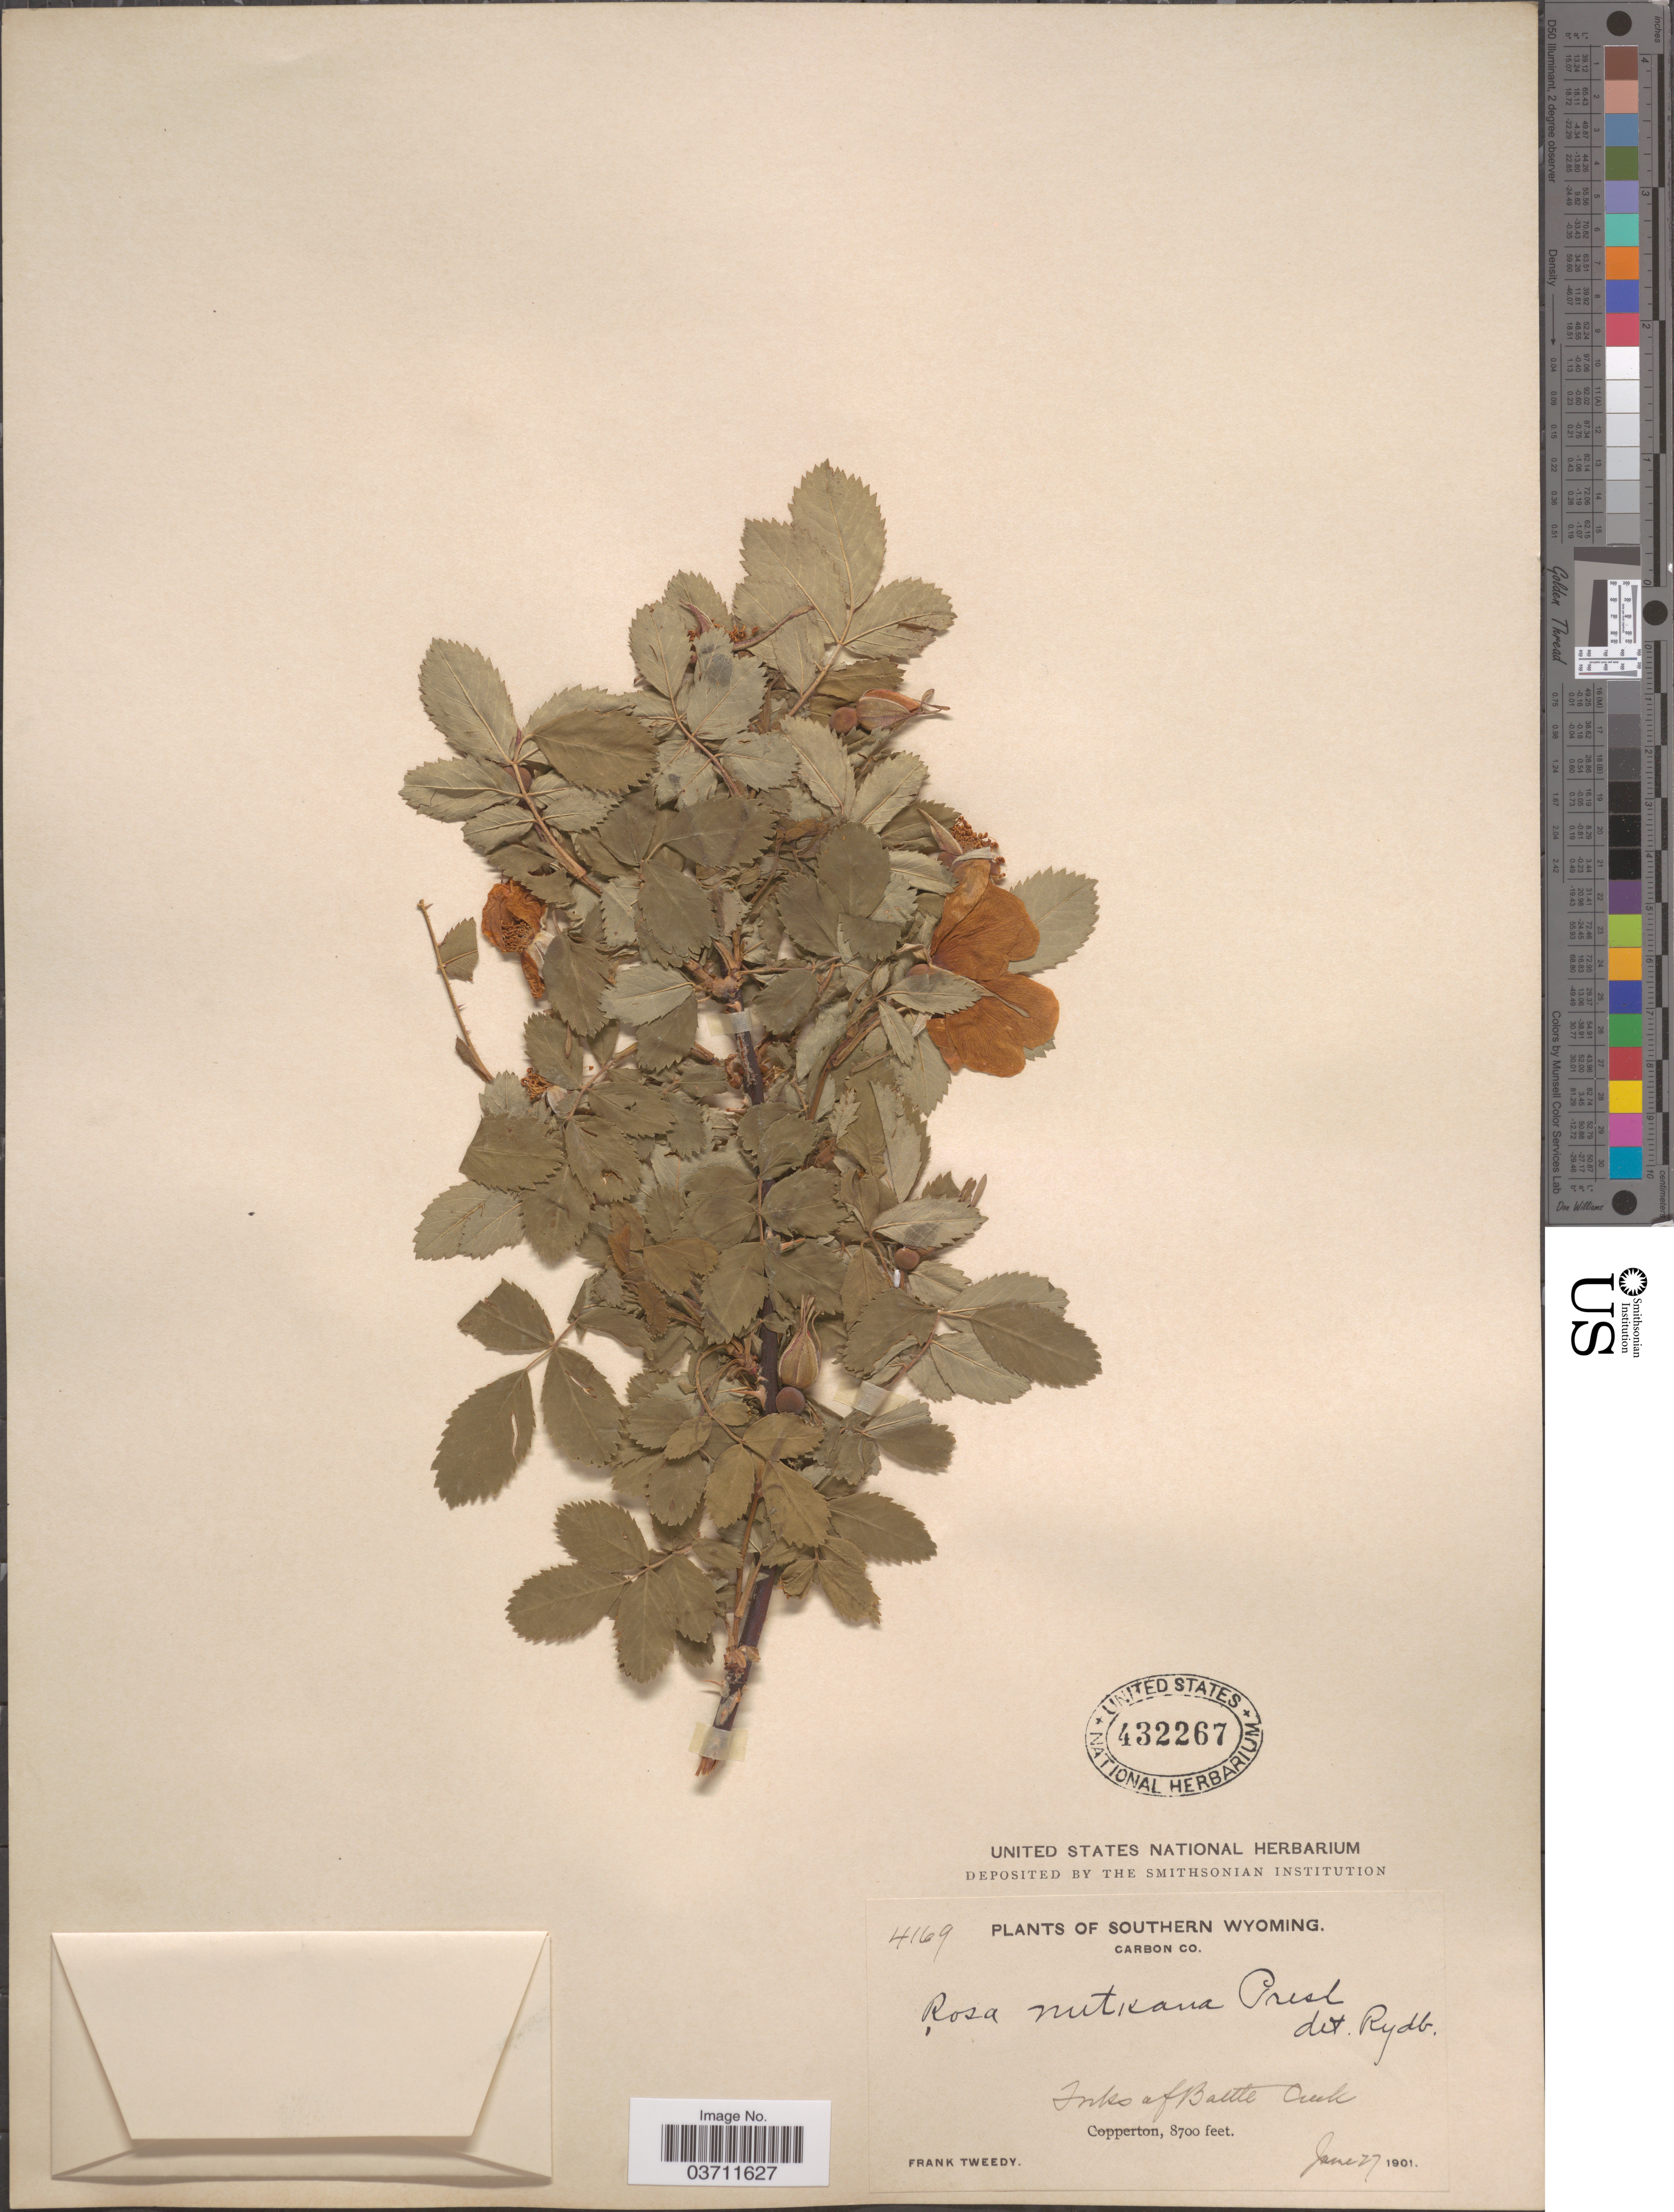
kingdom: Plantae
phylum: Tracheophyta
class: Magnoliopsida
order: Rosales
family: Rosaceae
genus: Rosa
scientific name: Rosa nutkana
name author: C. Presl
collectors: F. Tweedy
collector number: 4169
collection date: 1901-06-27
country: United States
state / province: Wyoming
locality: Southern Wyoming. Carbon Co. Forks of Battle Creek.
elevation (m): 2652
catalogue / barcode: US 432267